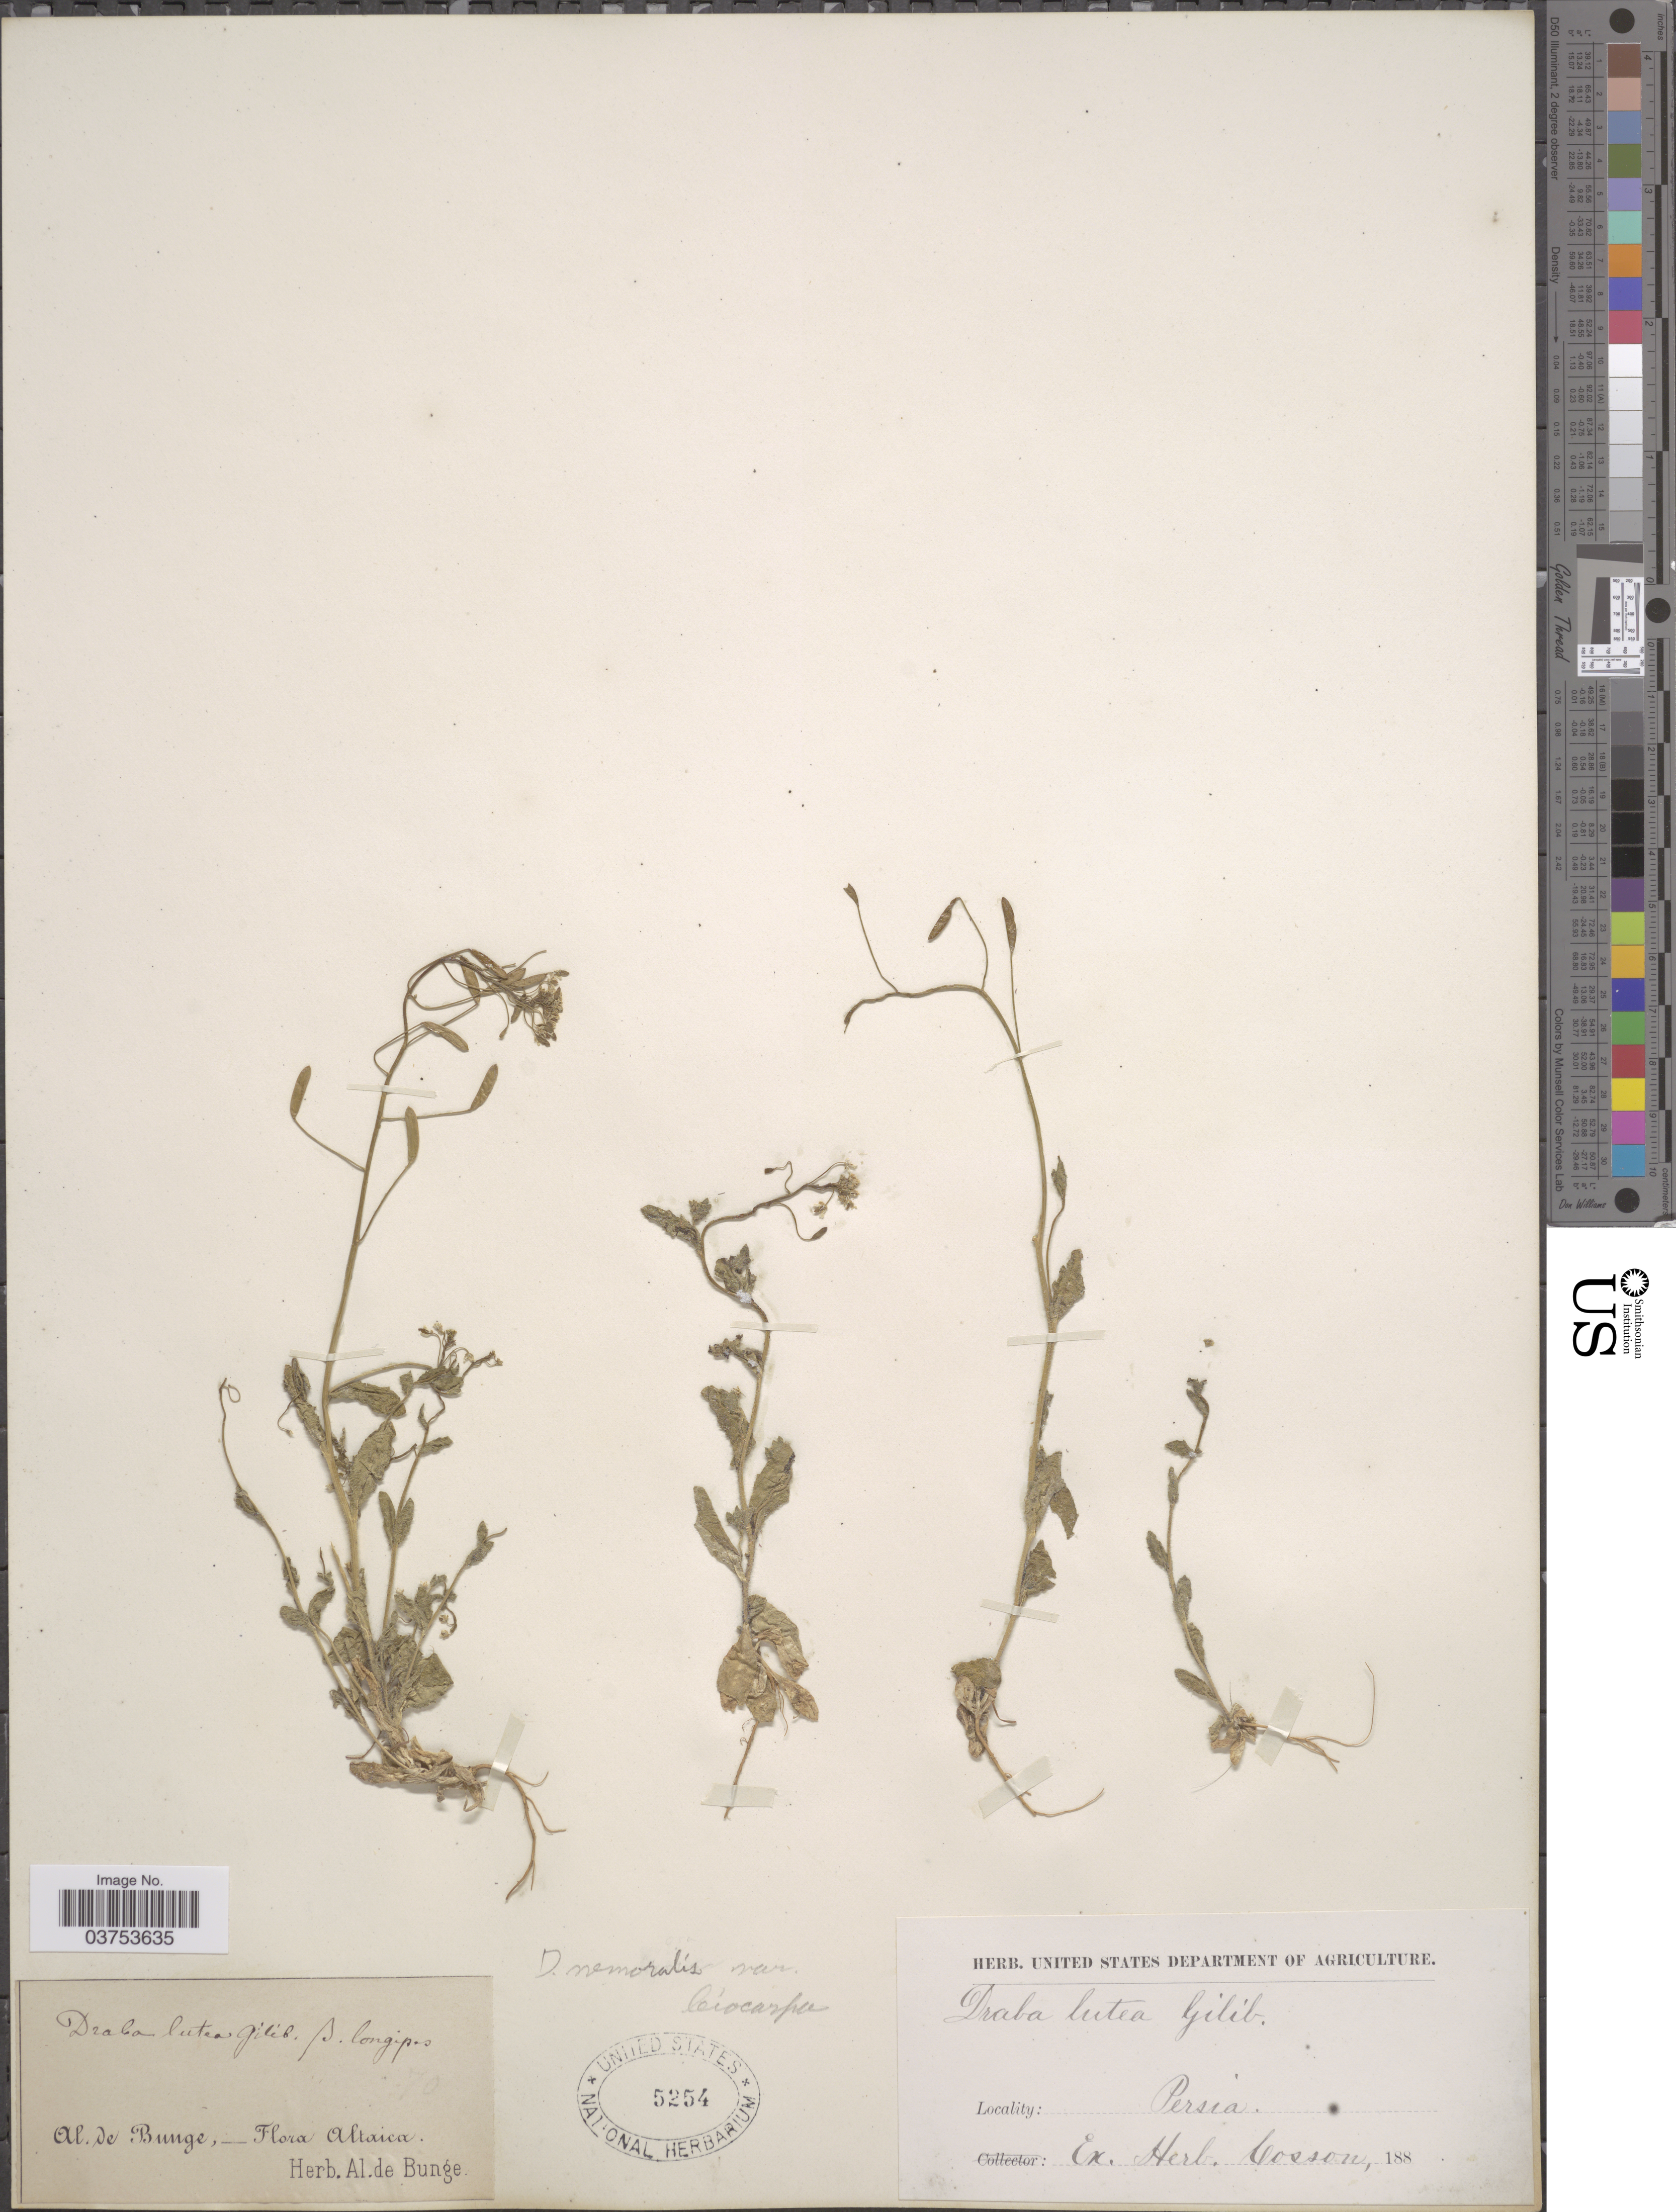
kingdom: Plantae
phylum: Tracheophyta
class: Magnoliopsida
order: Brassicales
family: Brassicaceae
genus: Draba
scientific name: Draba nemoralis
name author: Ehrh.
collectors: A. de Bunge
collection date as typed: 188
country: Iran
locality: Altaica. Persia.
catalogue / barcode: US 5254